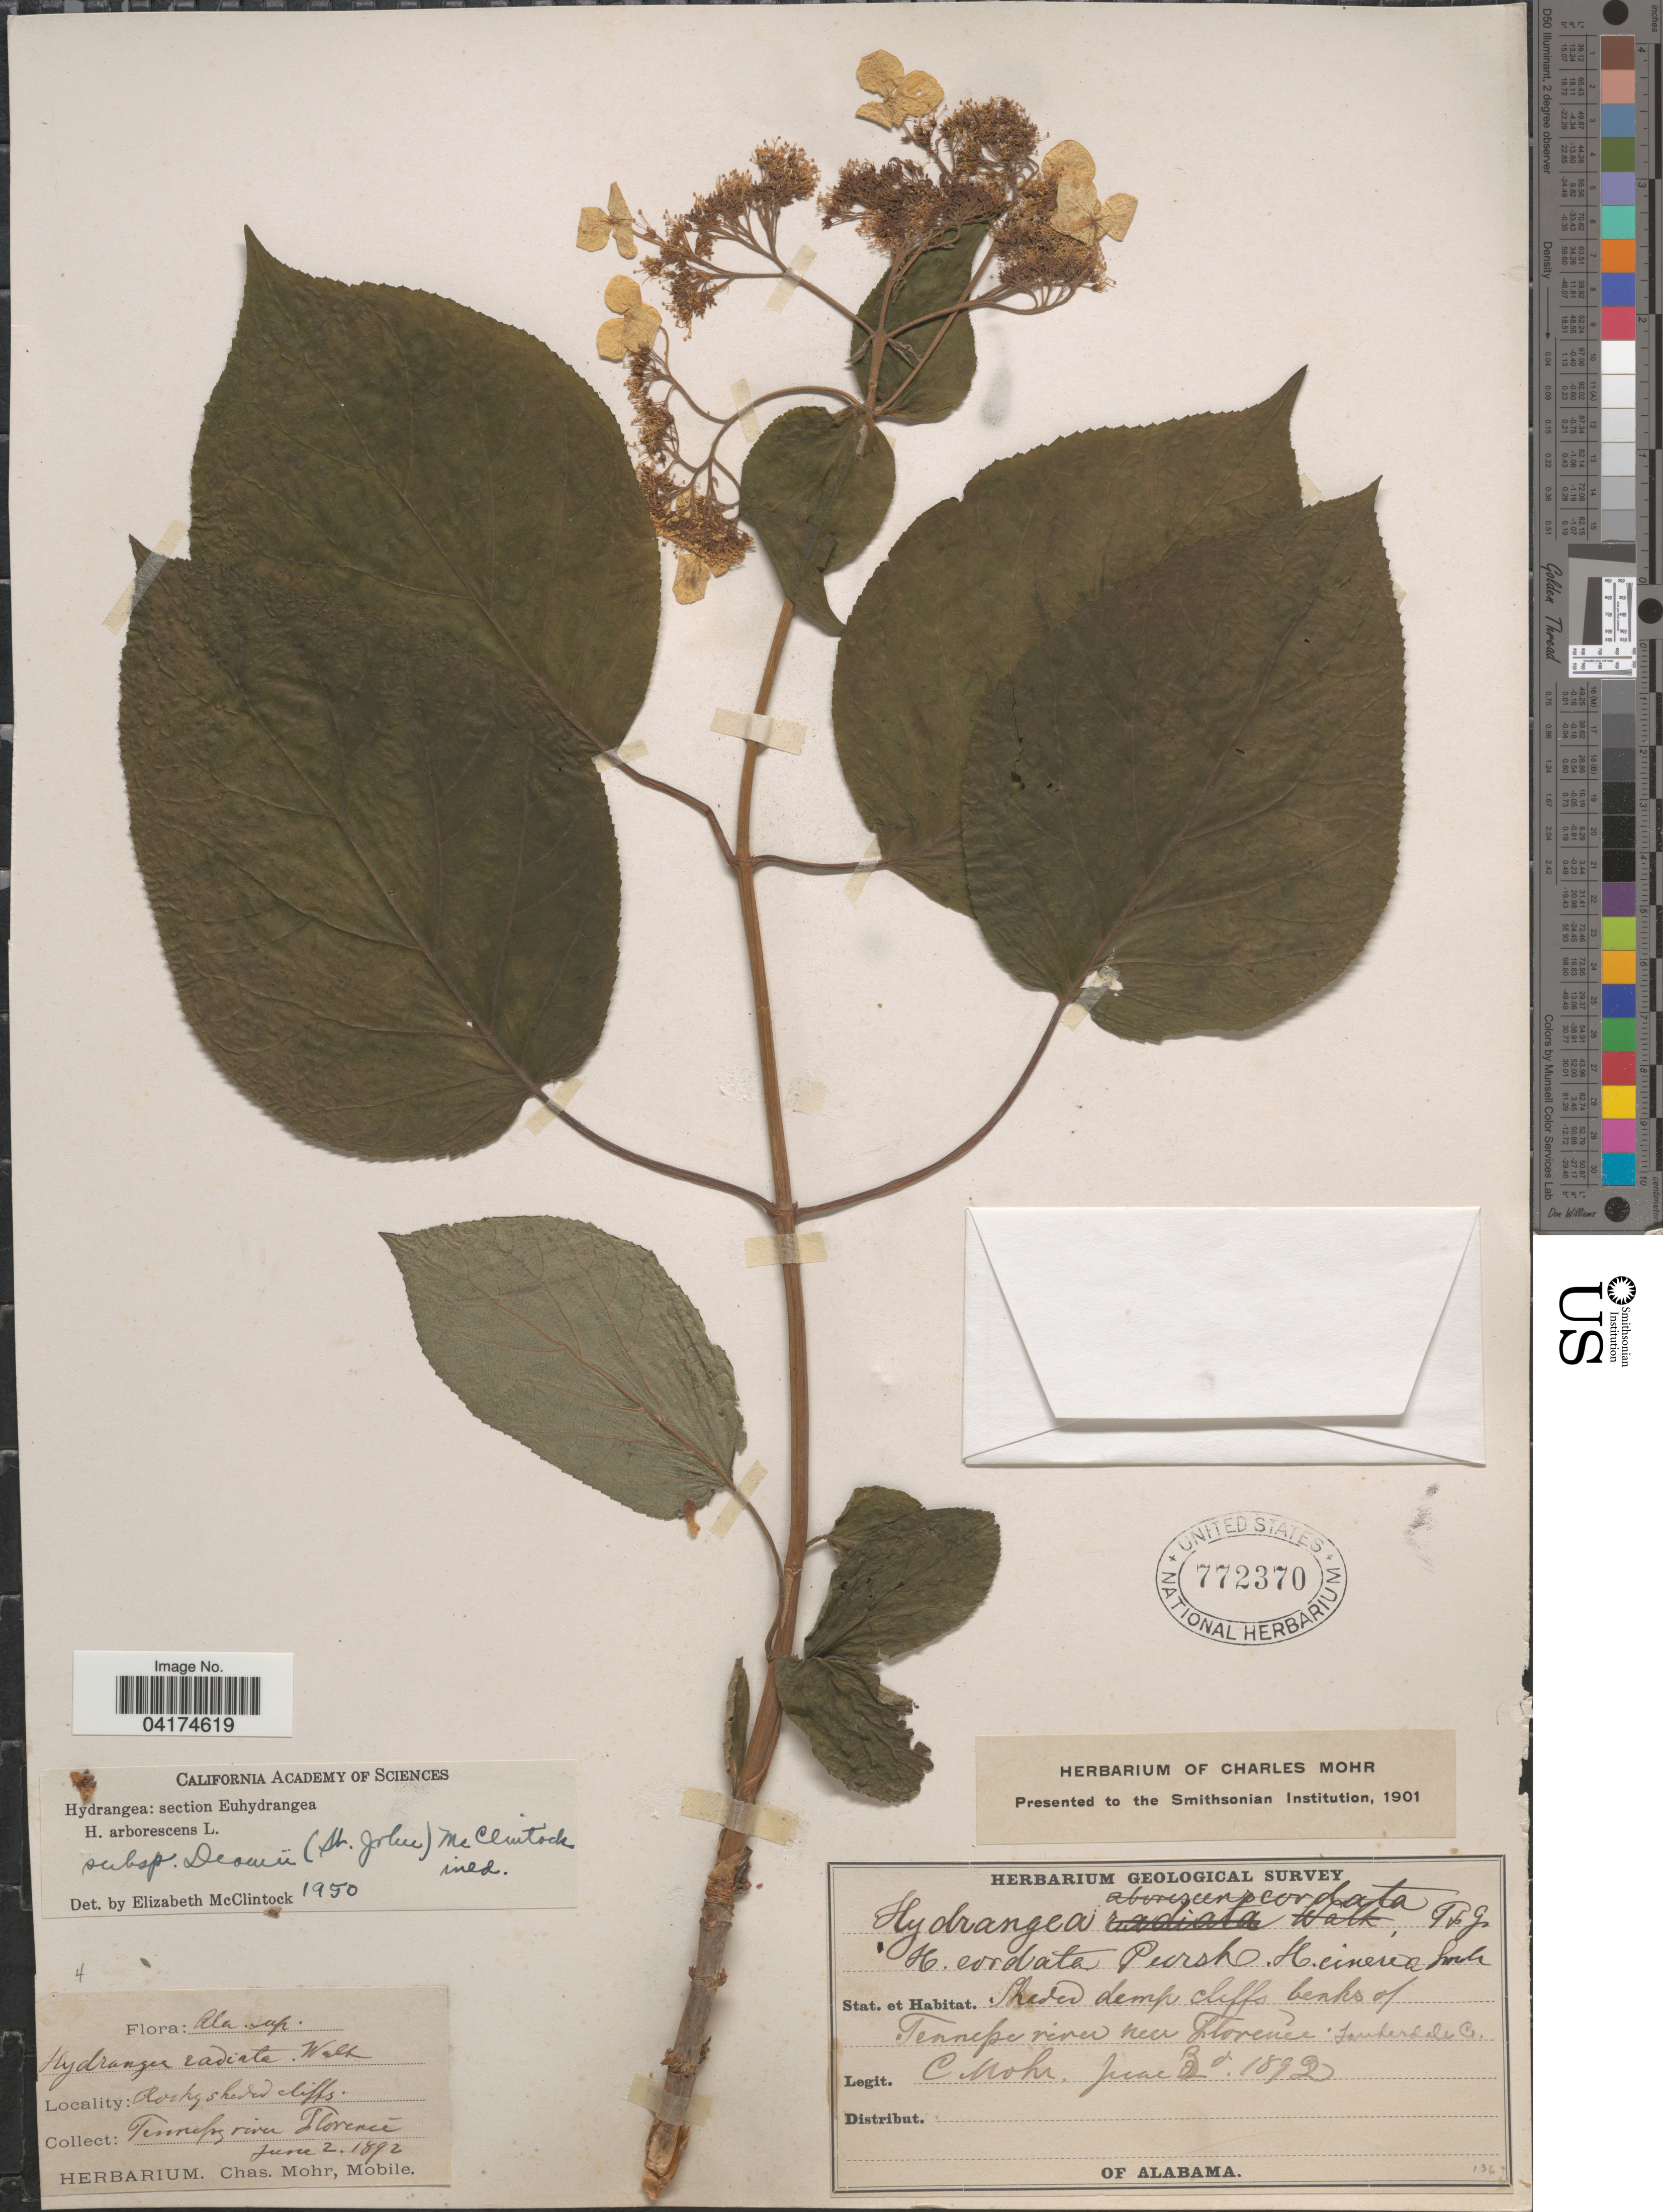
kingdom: Plantae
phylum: Tracheophyta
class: Magnoliopsida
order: Cornales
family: Hydrangeaceae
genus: Hydrangea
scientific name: Hydrangea arborescens var. deamii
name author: H. St. John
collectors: Mohr, C. T. (herbarium)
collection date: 1892-06-02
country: United States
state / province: Alabama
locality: Rocky shaded cliffs. Tennepe river near Florence. Lauderdale Co. Geological Survey.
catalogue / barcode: US 772370